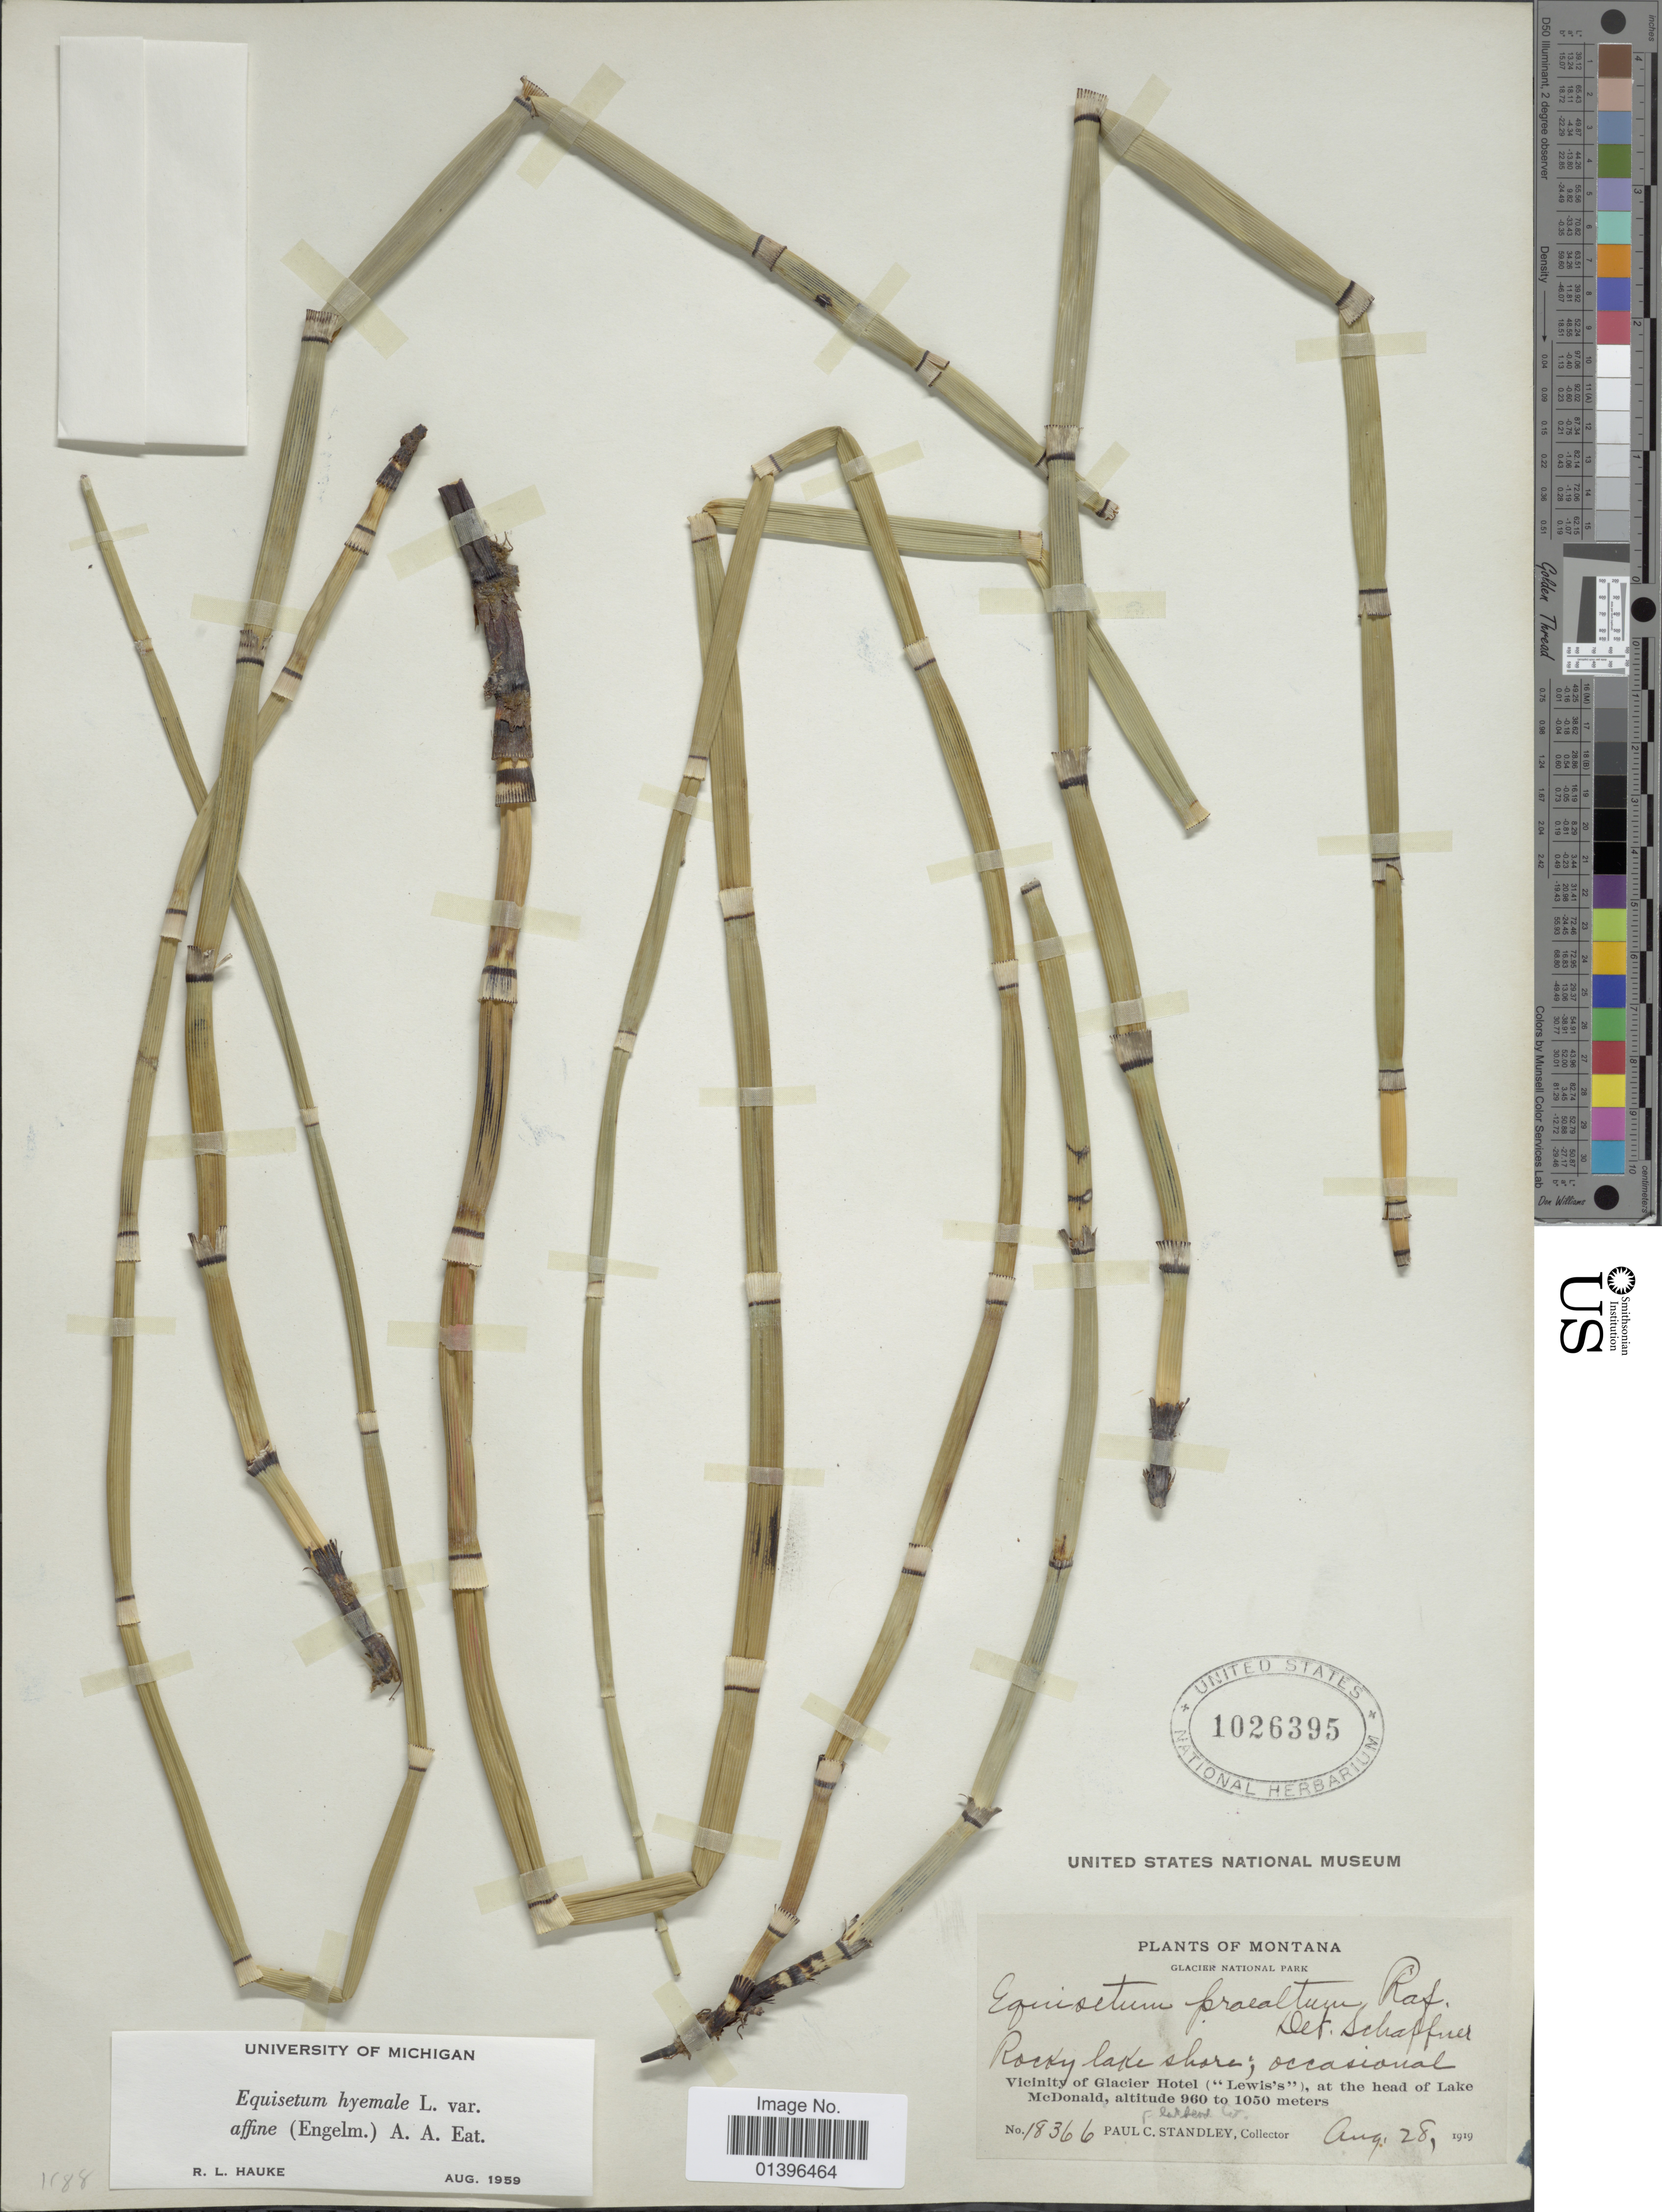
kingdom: Plantae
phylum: Tracheophyta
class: Polypodiopsida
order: Equisetales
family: Equisetaceae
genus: Equisetum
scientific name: Equisetum hyemale var. affine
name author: (Engelm.) A.A. Eaton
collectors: P. C. Standley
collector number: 18366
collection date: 1919-08-28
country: United States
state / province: Montana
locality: Glacier National Park. Vicinity of Glacier Hotel ("Lewis's"), at the head of Lake McDonald, Flathead Co.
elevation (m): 1050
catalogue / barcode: US 1026395